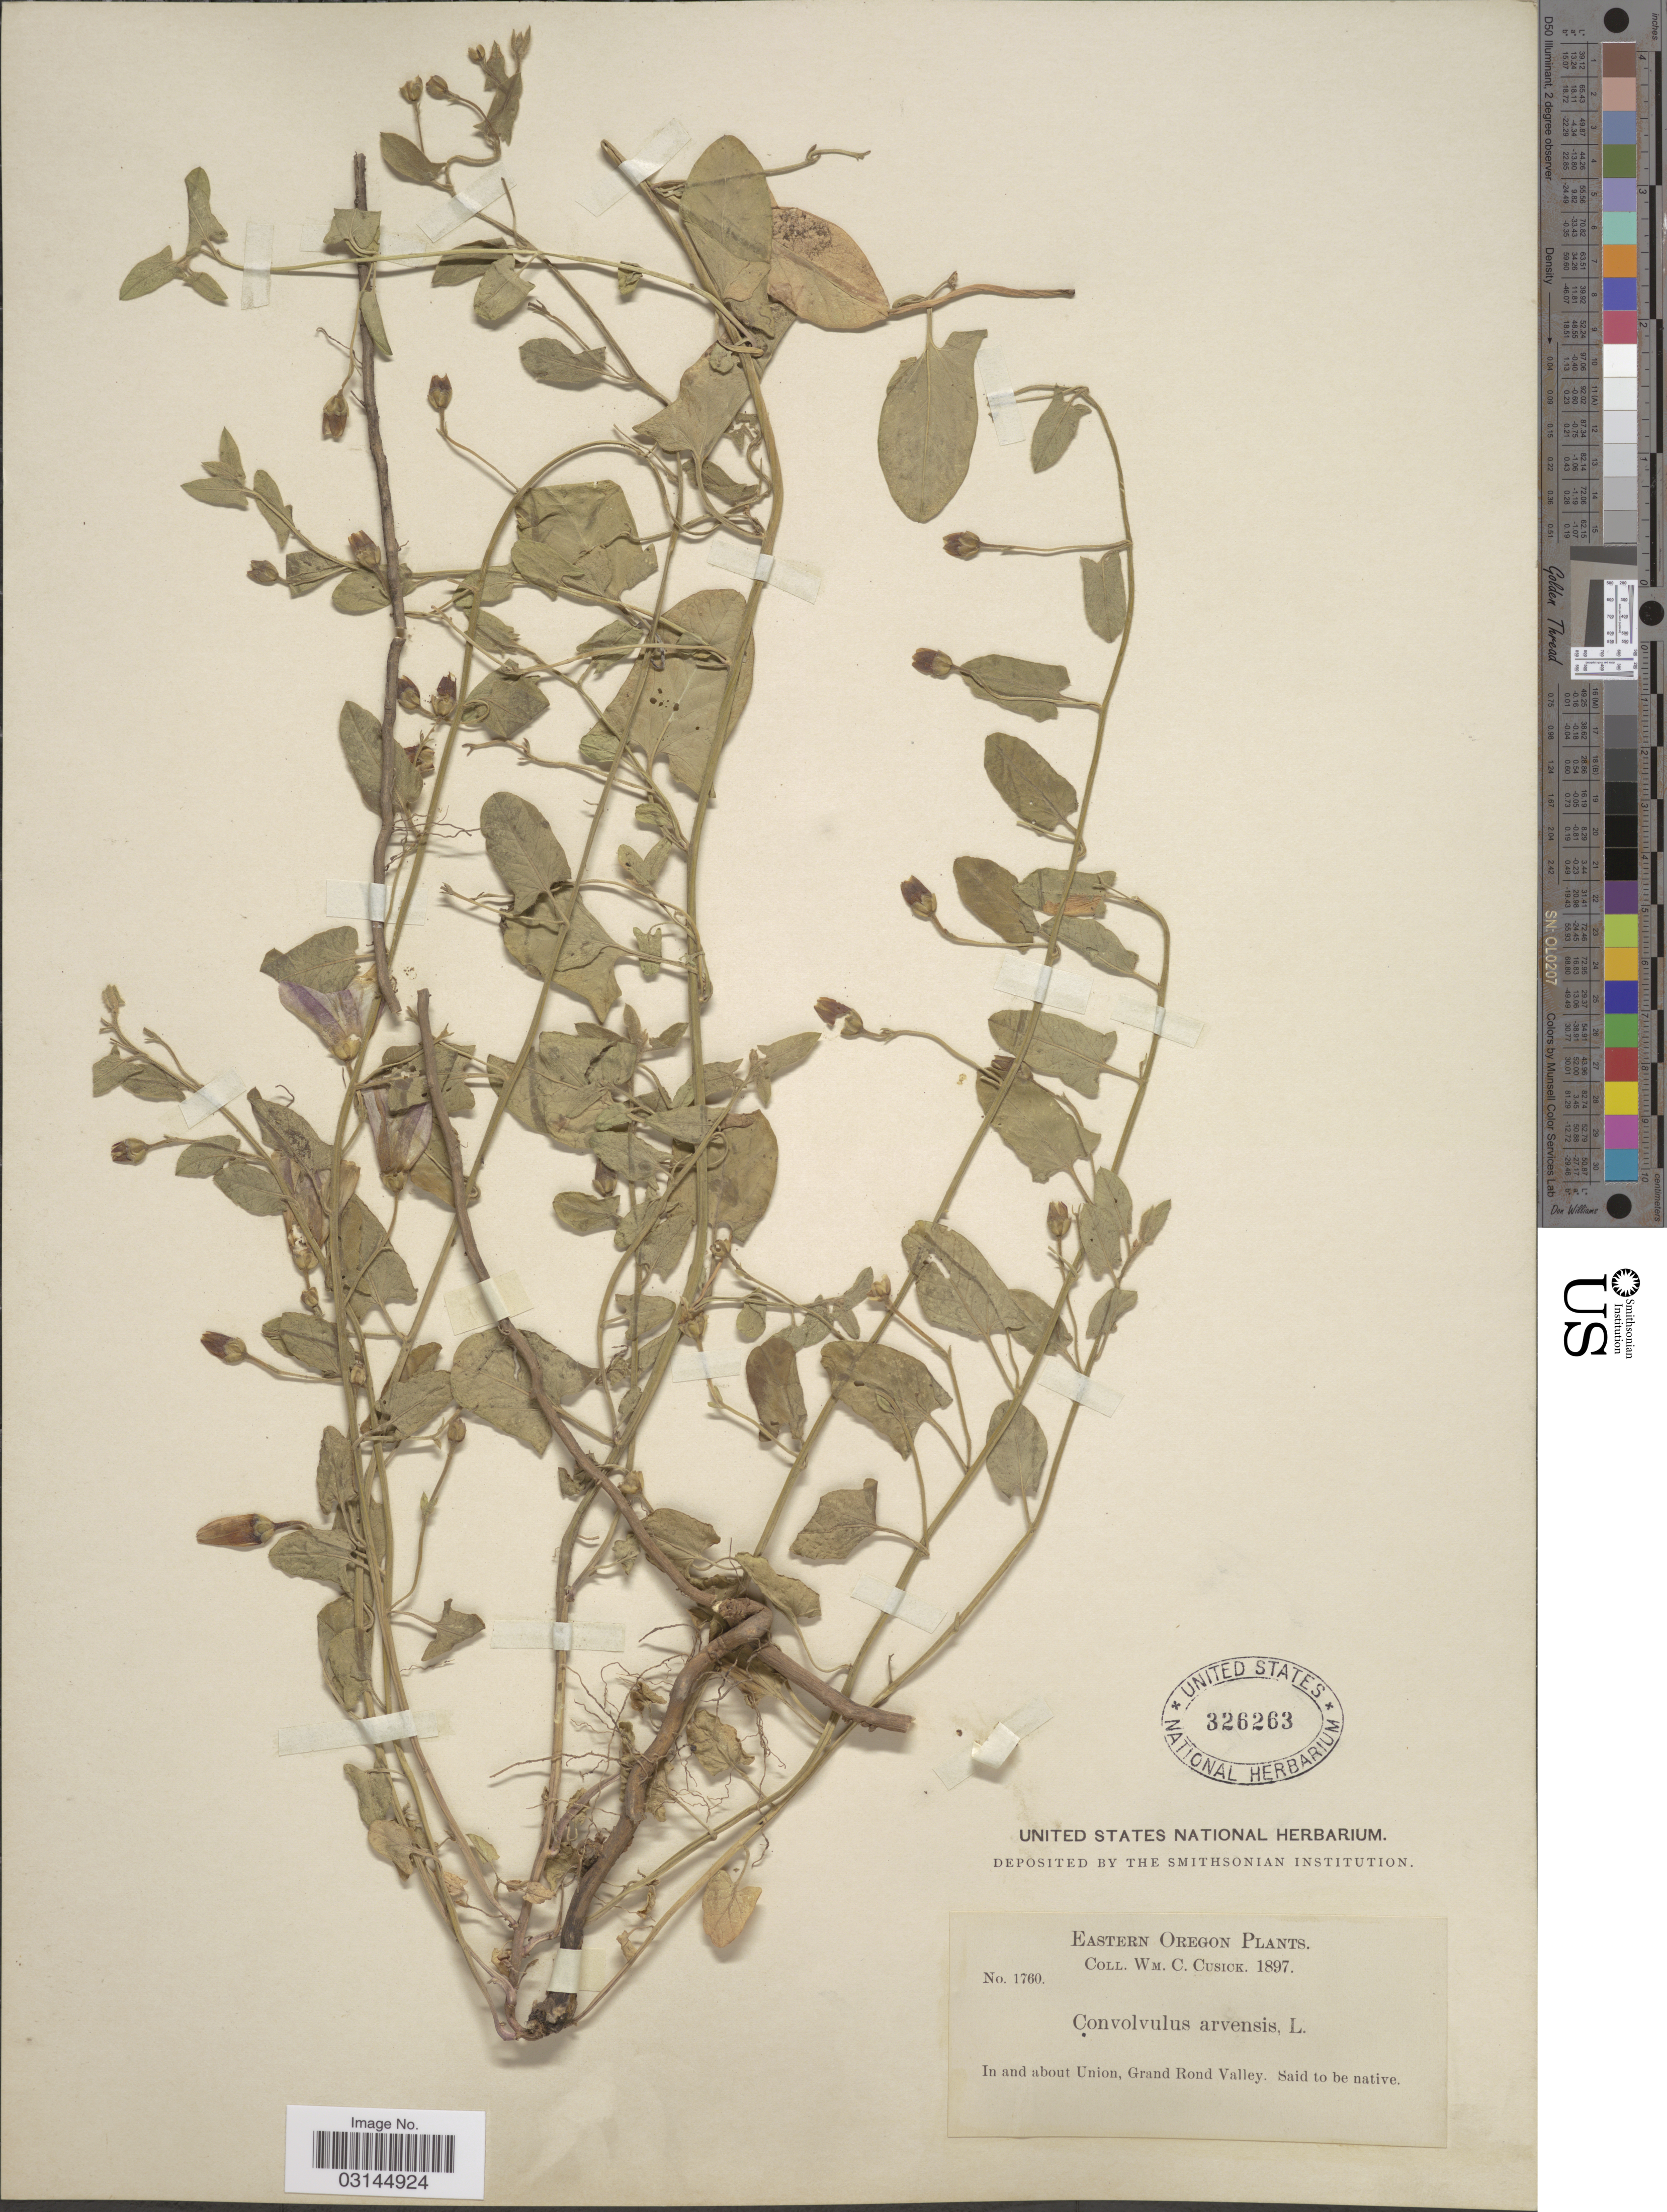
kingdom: Plantae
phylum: Tracheophyta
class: Magnoliopsida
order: Solanales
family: Convolvulaceae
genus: Convolvulus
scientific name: Convolvulus arvensis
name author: L.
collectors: W. C. Cusick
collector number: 1760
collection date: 1897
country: United States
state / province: Oregon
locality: Eastern Oregon, In and about Union, Grand Rond Valley.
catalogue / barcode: US 326263